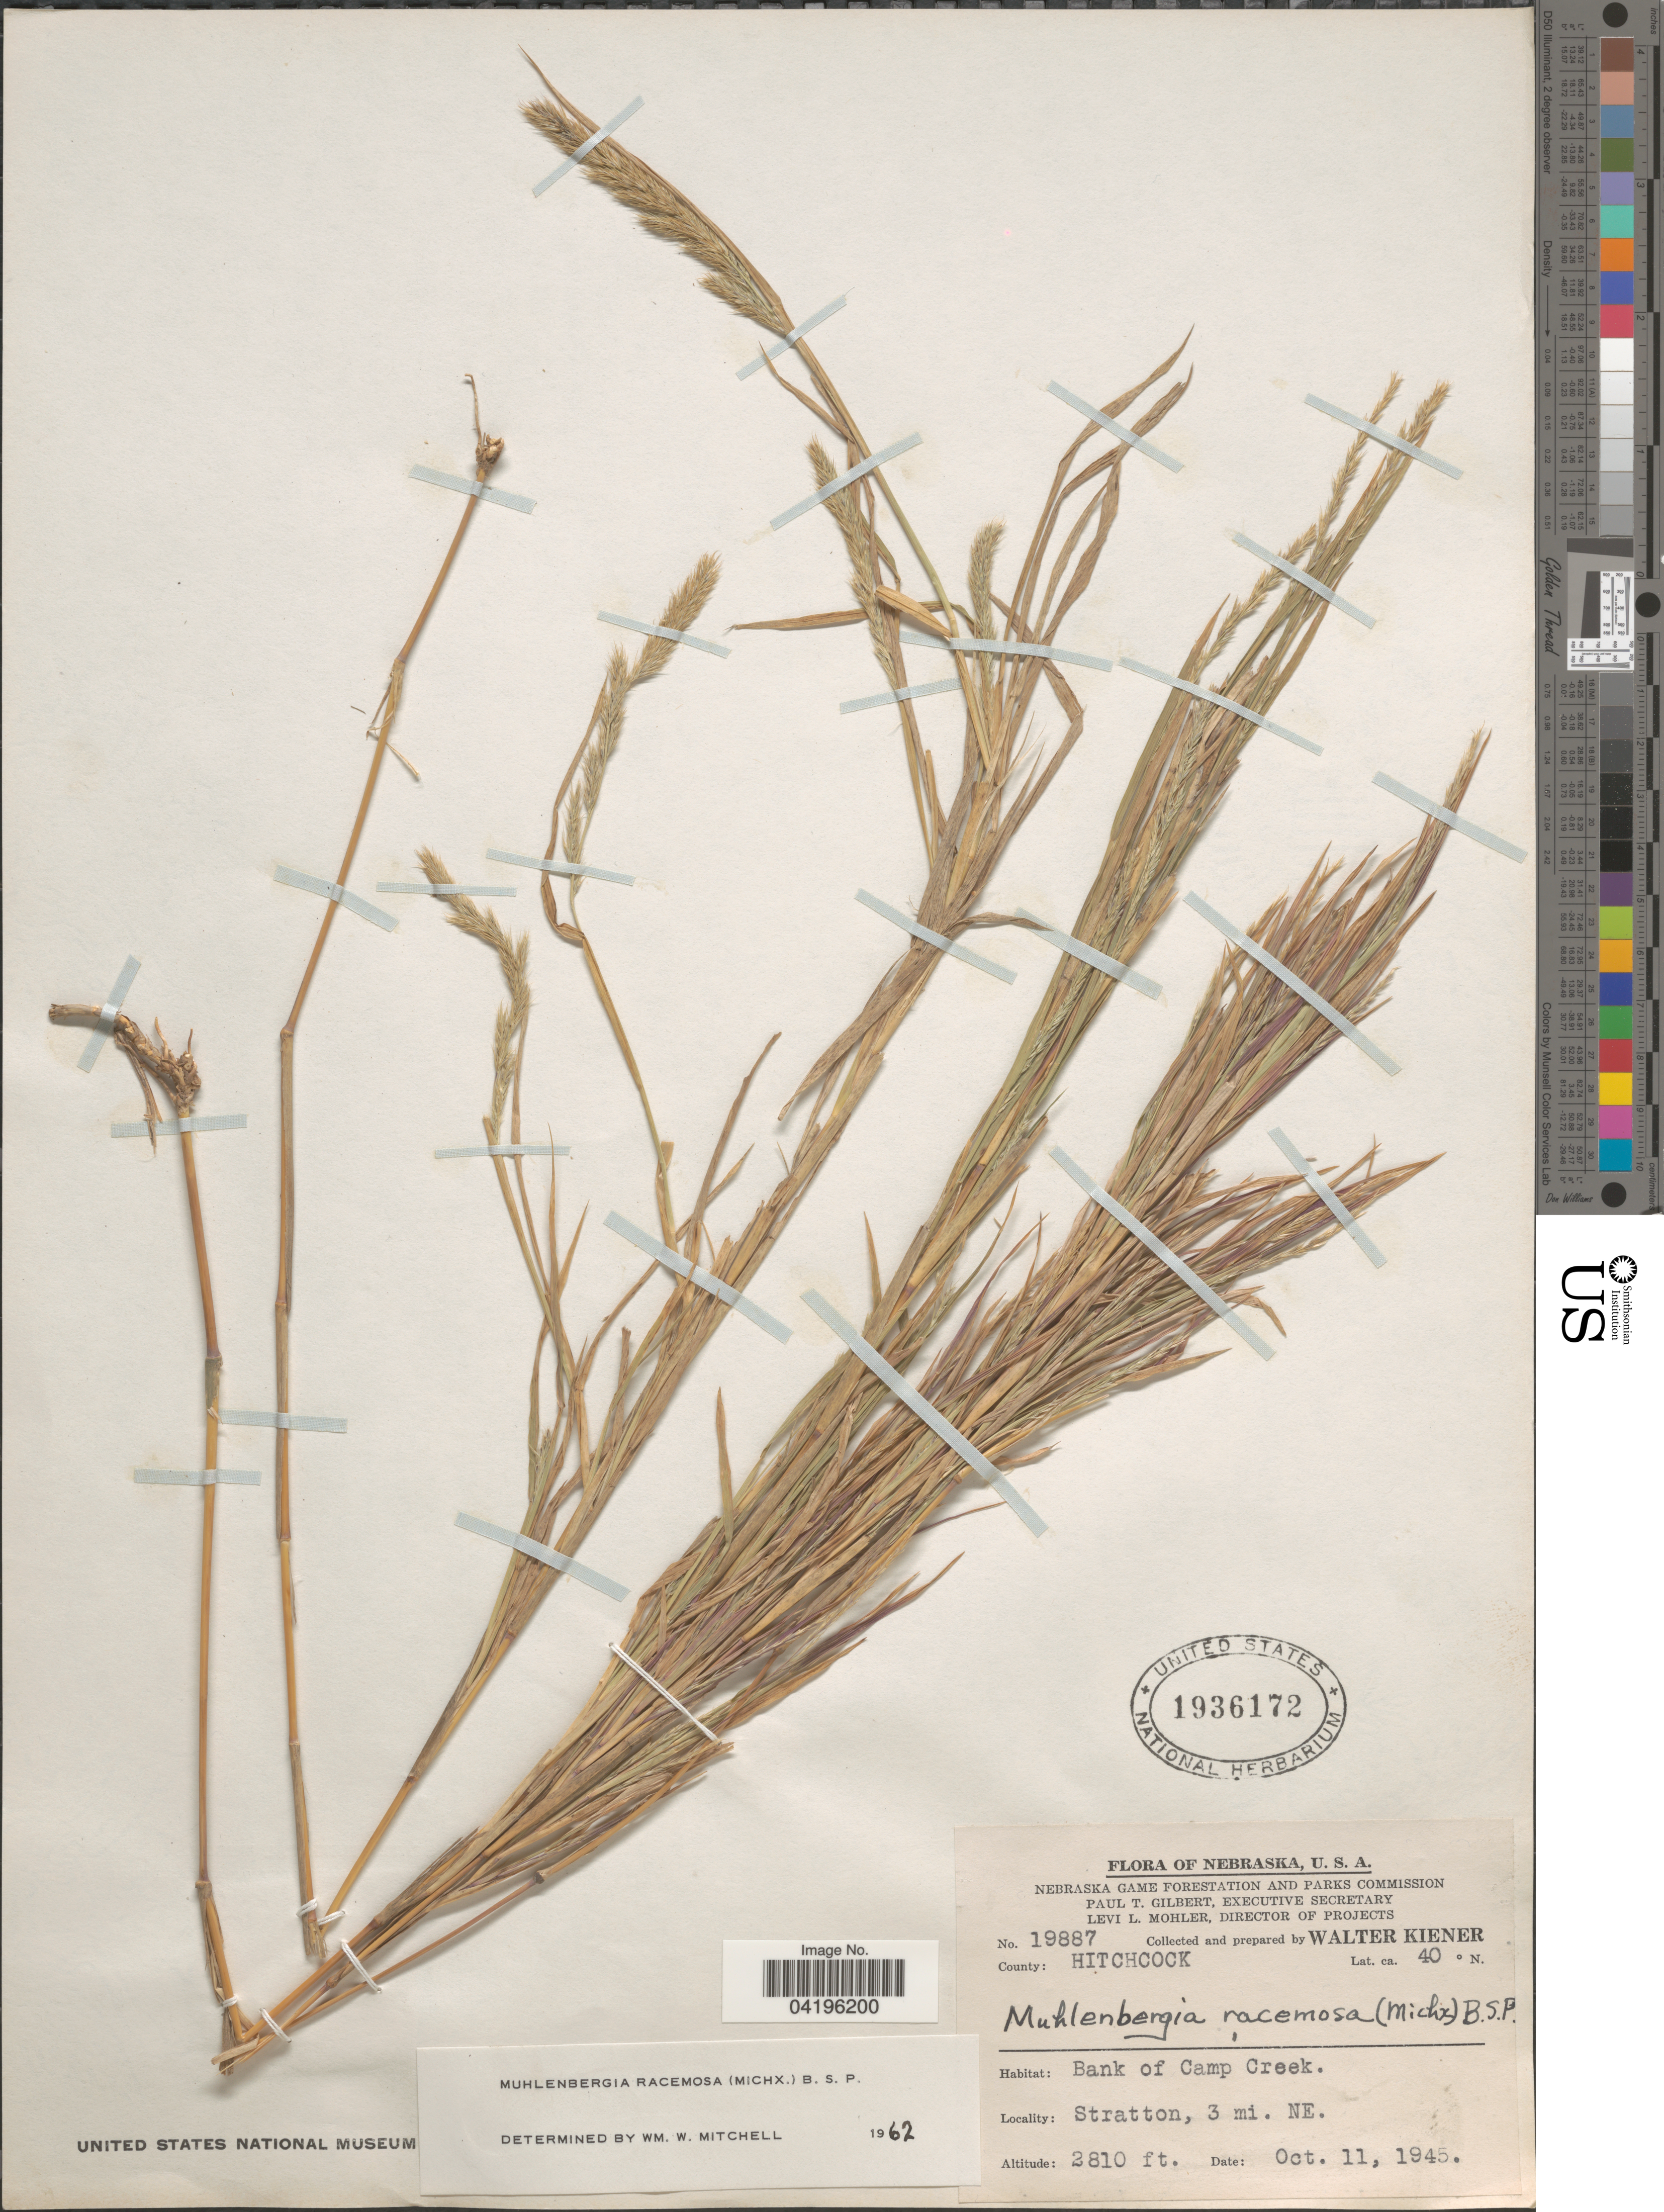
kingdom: Plantae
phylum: Tracheophyta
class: Liliopsida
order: Poales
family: Poaceae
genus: Muhlenbergia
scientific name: Muhlenbergia racemosa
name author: (Michx.) Britton et al.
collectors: W. Kiener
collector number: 19887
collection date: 1945-10-11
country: United States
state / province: Nebraska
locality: County: Hitchcock. Bank of Camp Creek. Stratton, 3 mi. NE.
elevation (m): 856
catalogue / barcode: US 1936172